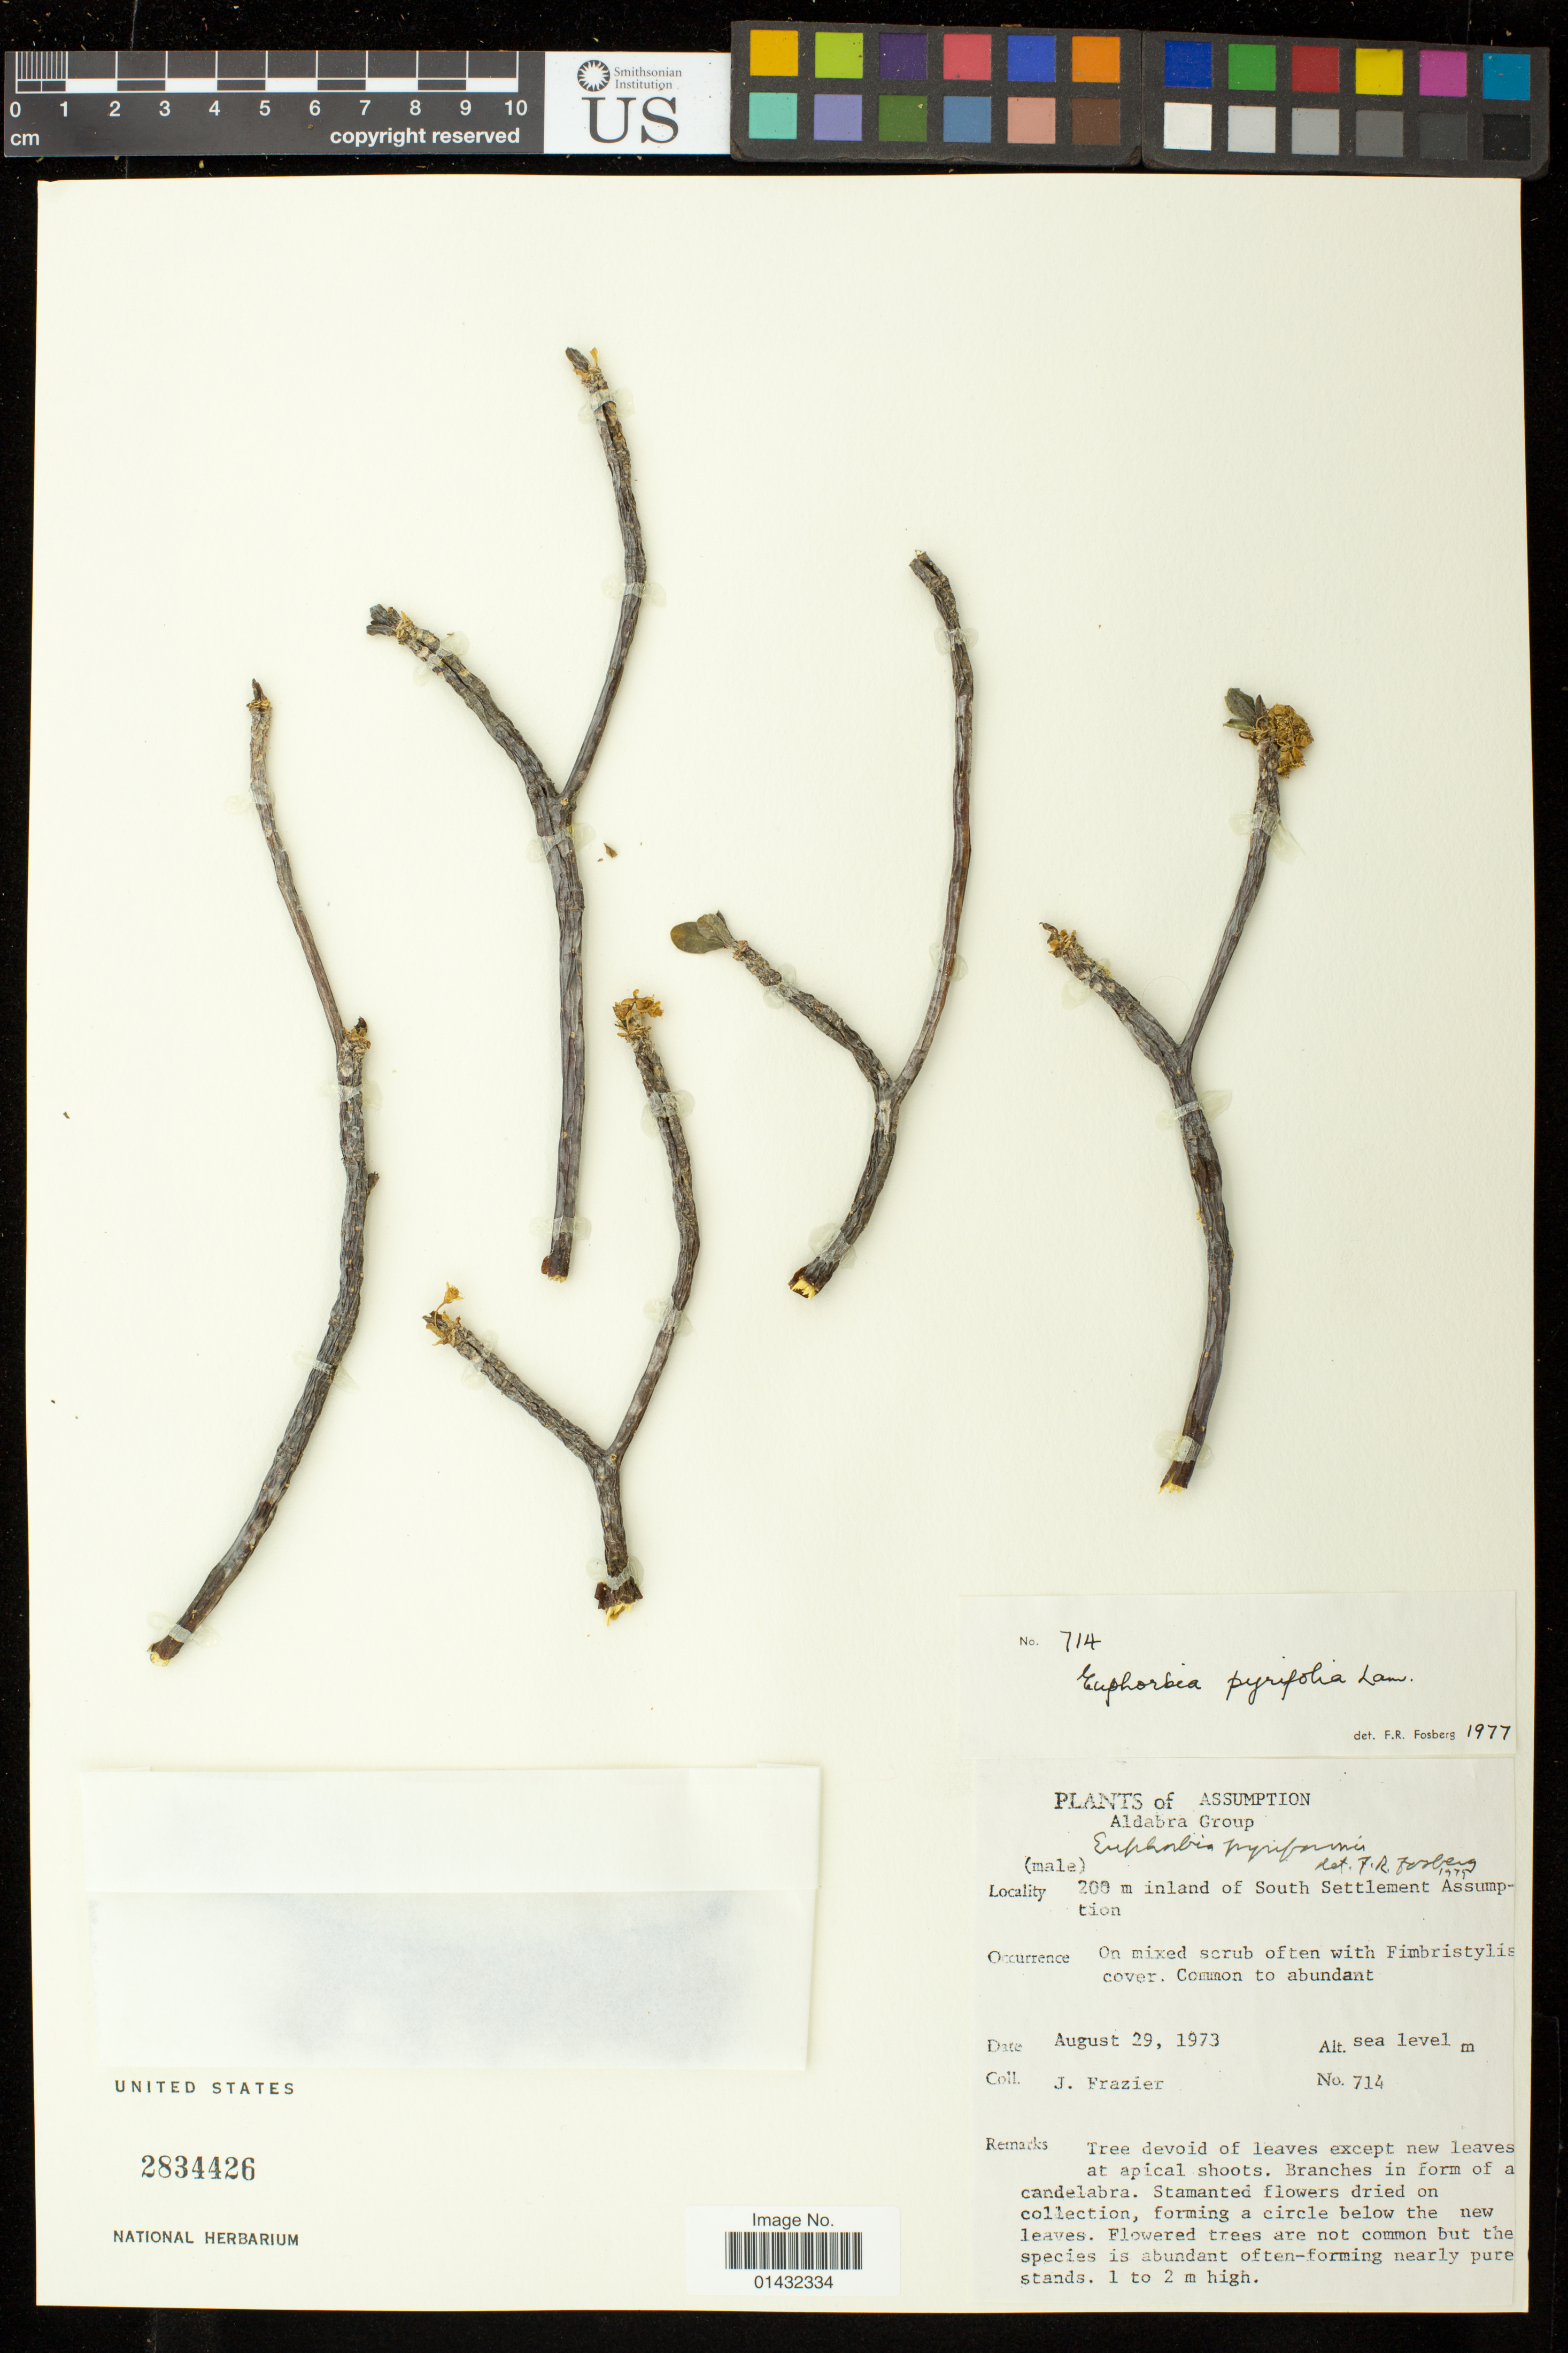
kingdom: Plantae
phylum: Tracheophyta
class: Magnoliopsida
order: Malpighiales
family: Euphorbiaceae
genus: Euphorbia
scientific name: Euphorbia pyrifolia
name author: Lam.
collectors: J. Frazier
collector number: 714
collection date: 1973-08-29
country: Seychelles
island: Assumption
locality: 200 m inland of South Settlement Assumption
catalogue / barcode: US 2834426